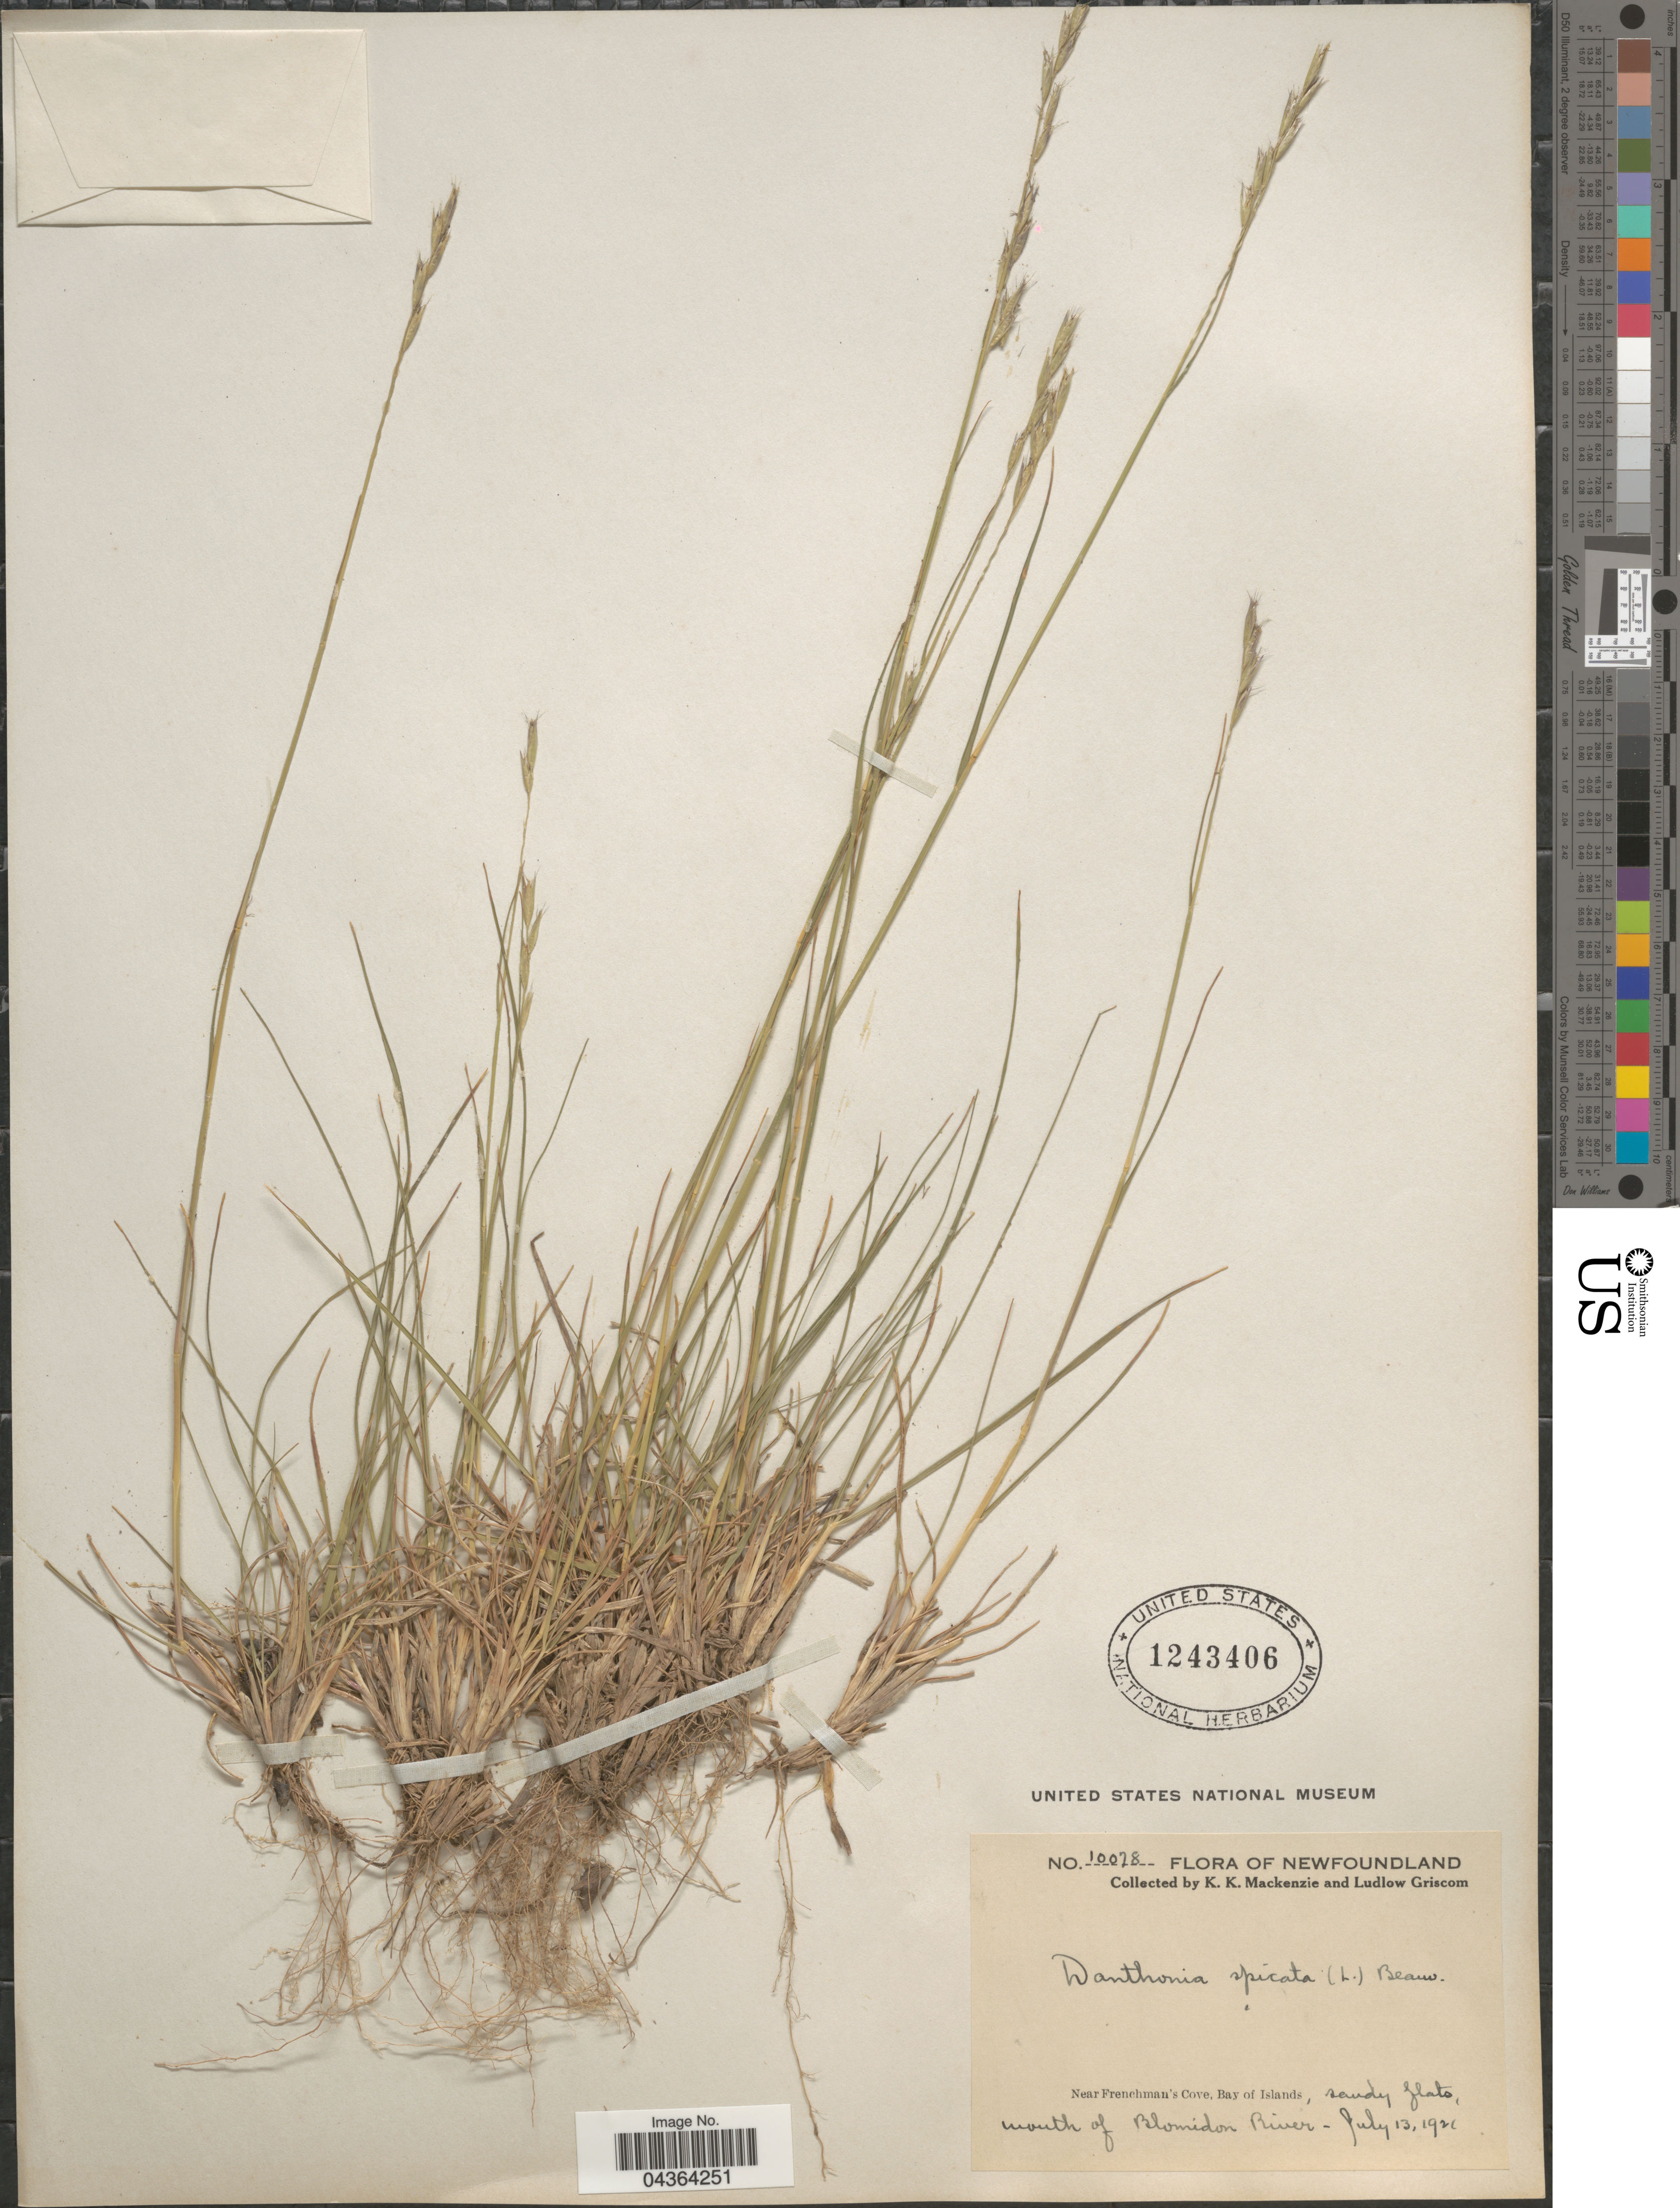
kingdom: Plantae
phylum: Tracheophyta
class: Liliopsida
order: Poales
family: Poaceae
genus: Danthonia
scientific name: Danthonia spicata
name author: (L.) P. Beauv. ex Roem. & Schult.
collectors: K. K. Mackenzie & L. Griscom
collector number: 10078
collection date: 1921-07-13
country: Canada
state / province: Newfoundland and Labrador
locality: Near Frenchman's Cove, Bay of Islands, sandy flats, mouth of Blomidon River.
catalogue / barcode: US 1243406